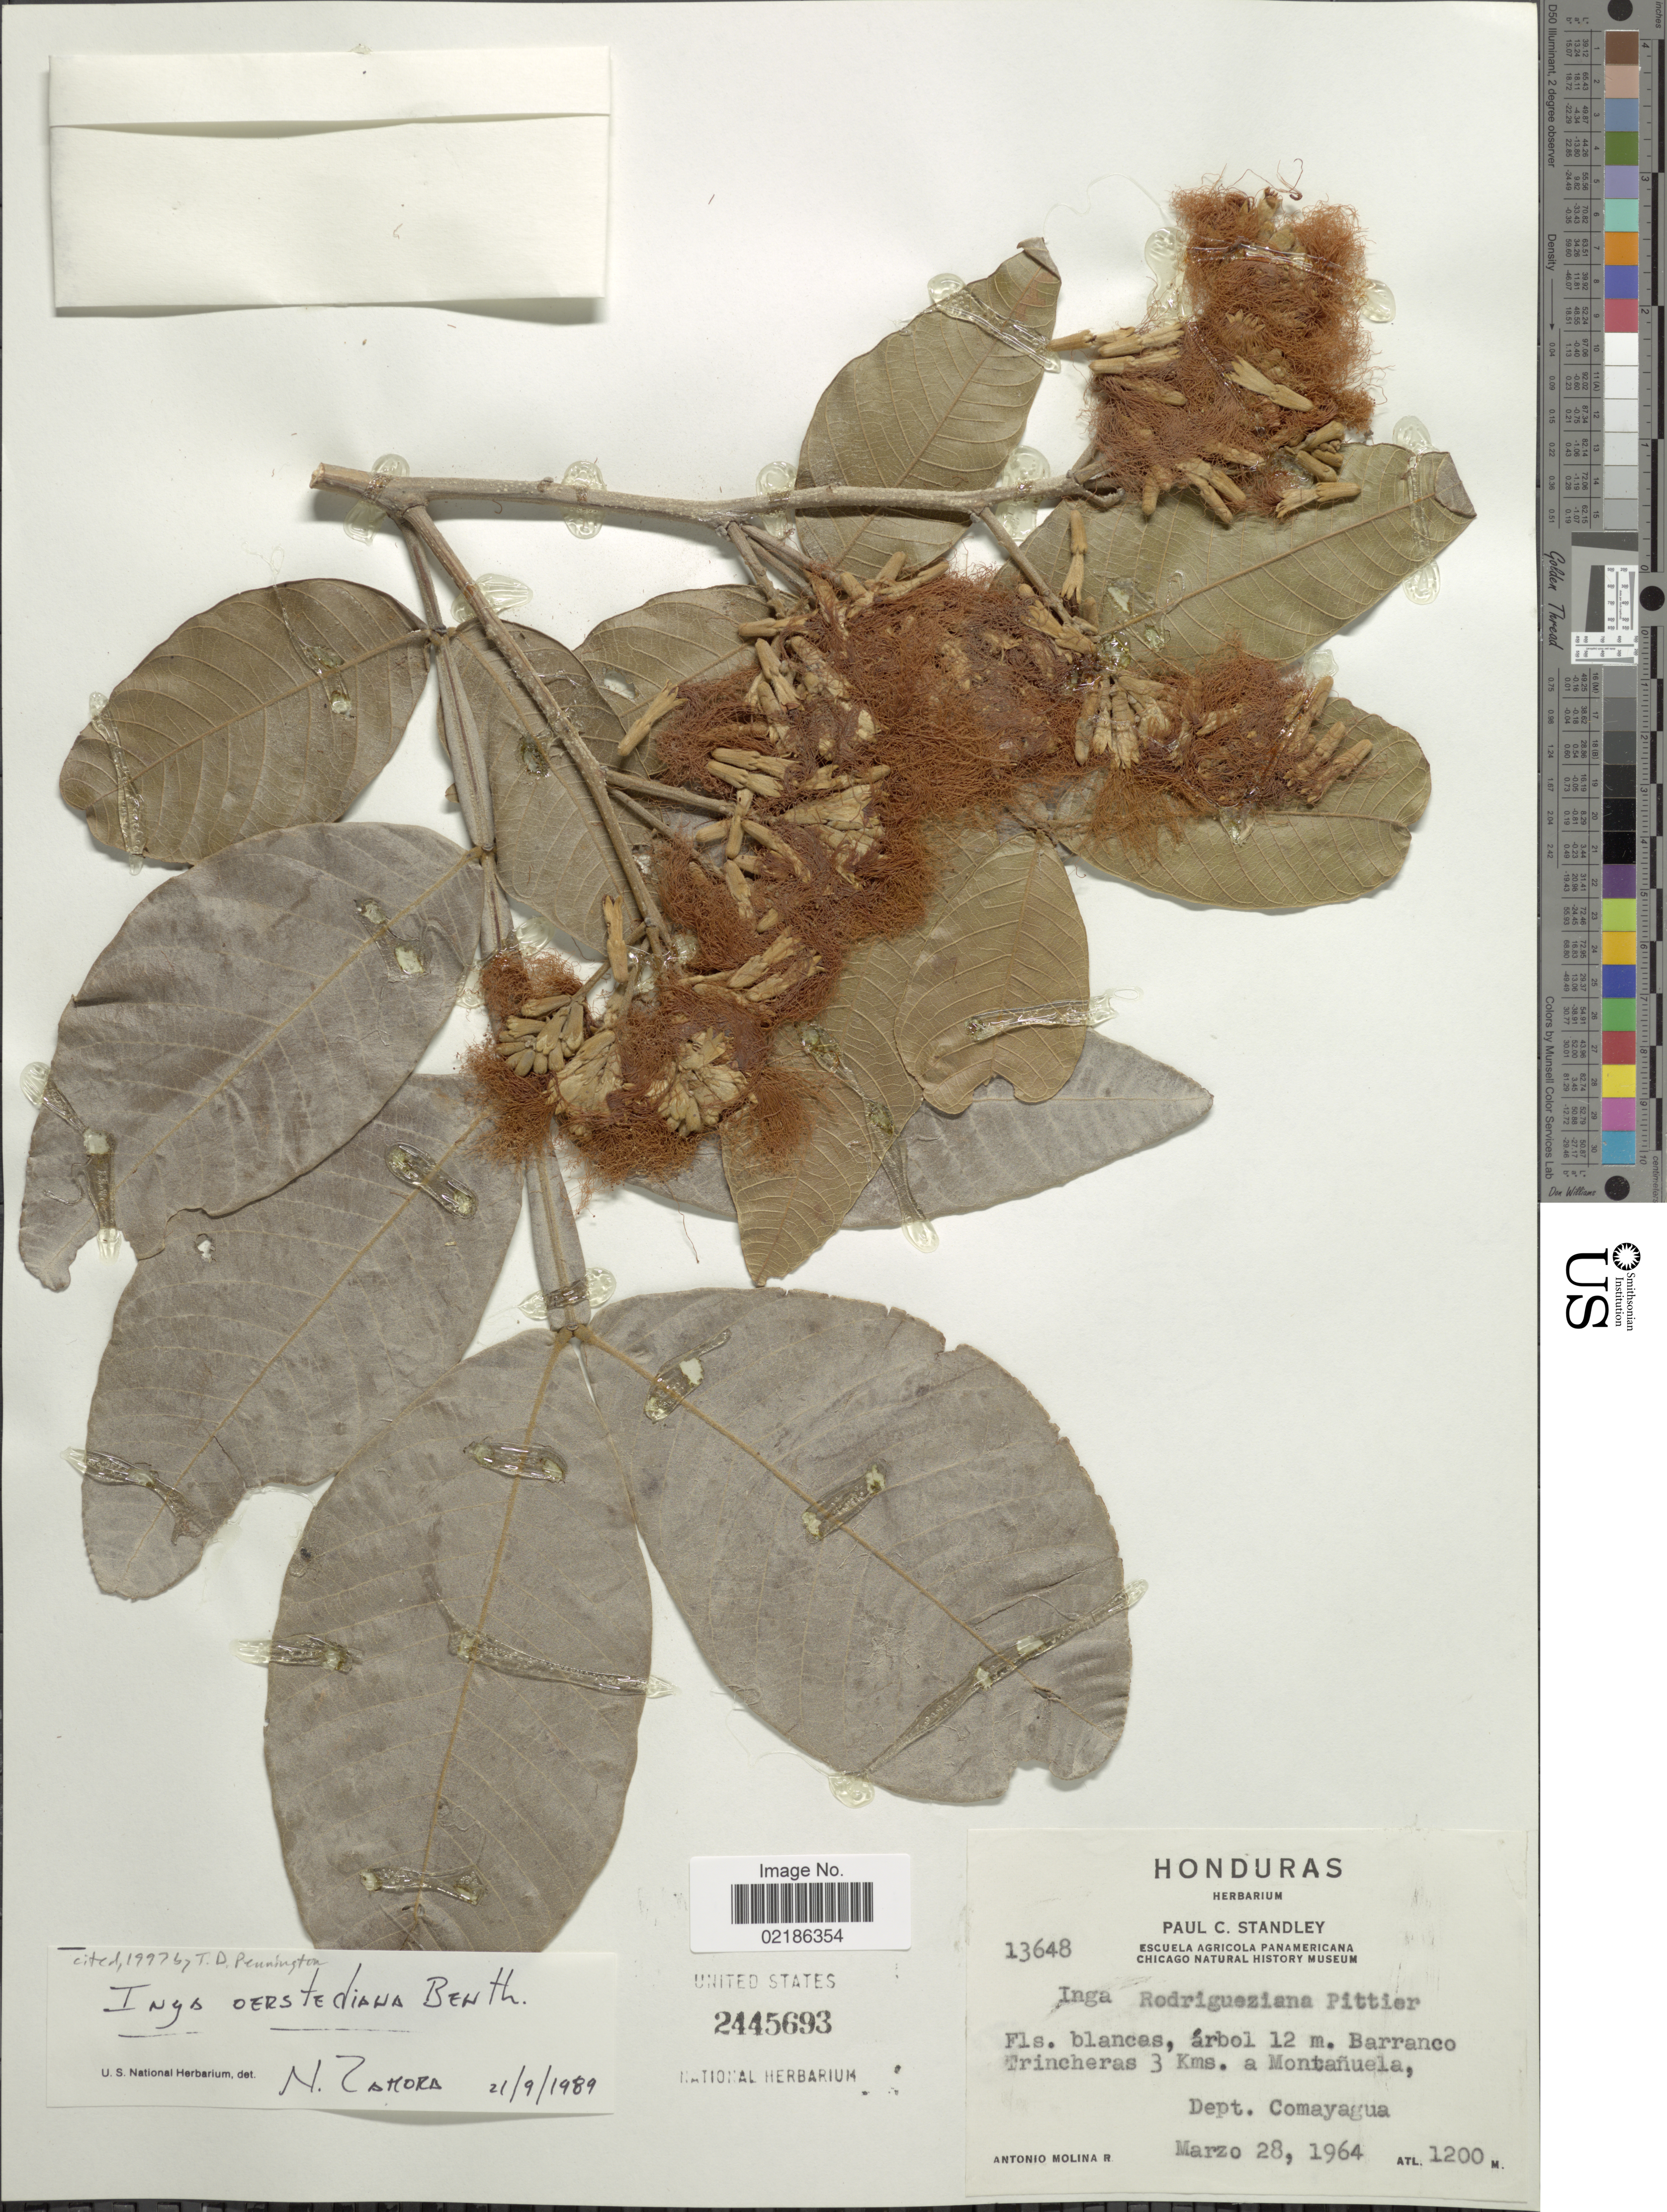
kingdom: Plantae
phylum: Tracheophyta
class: Magnoliopsida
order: Fabales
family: Fabaceae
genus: Inga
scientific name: Inga oerstediana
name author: Benth.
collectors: A. Molina R.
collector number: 13648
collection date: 1964-03-28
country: Honduras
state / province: Comayagua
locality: Barranco Trincheras 3 kms a Montanuela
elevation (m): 1200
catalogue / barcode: US 2445693